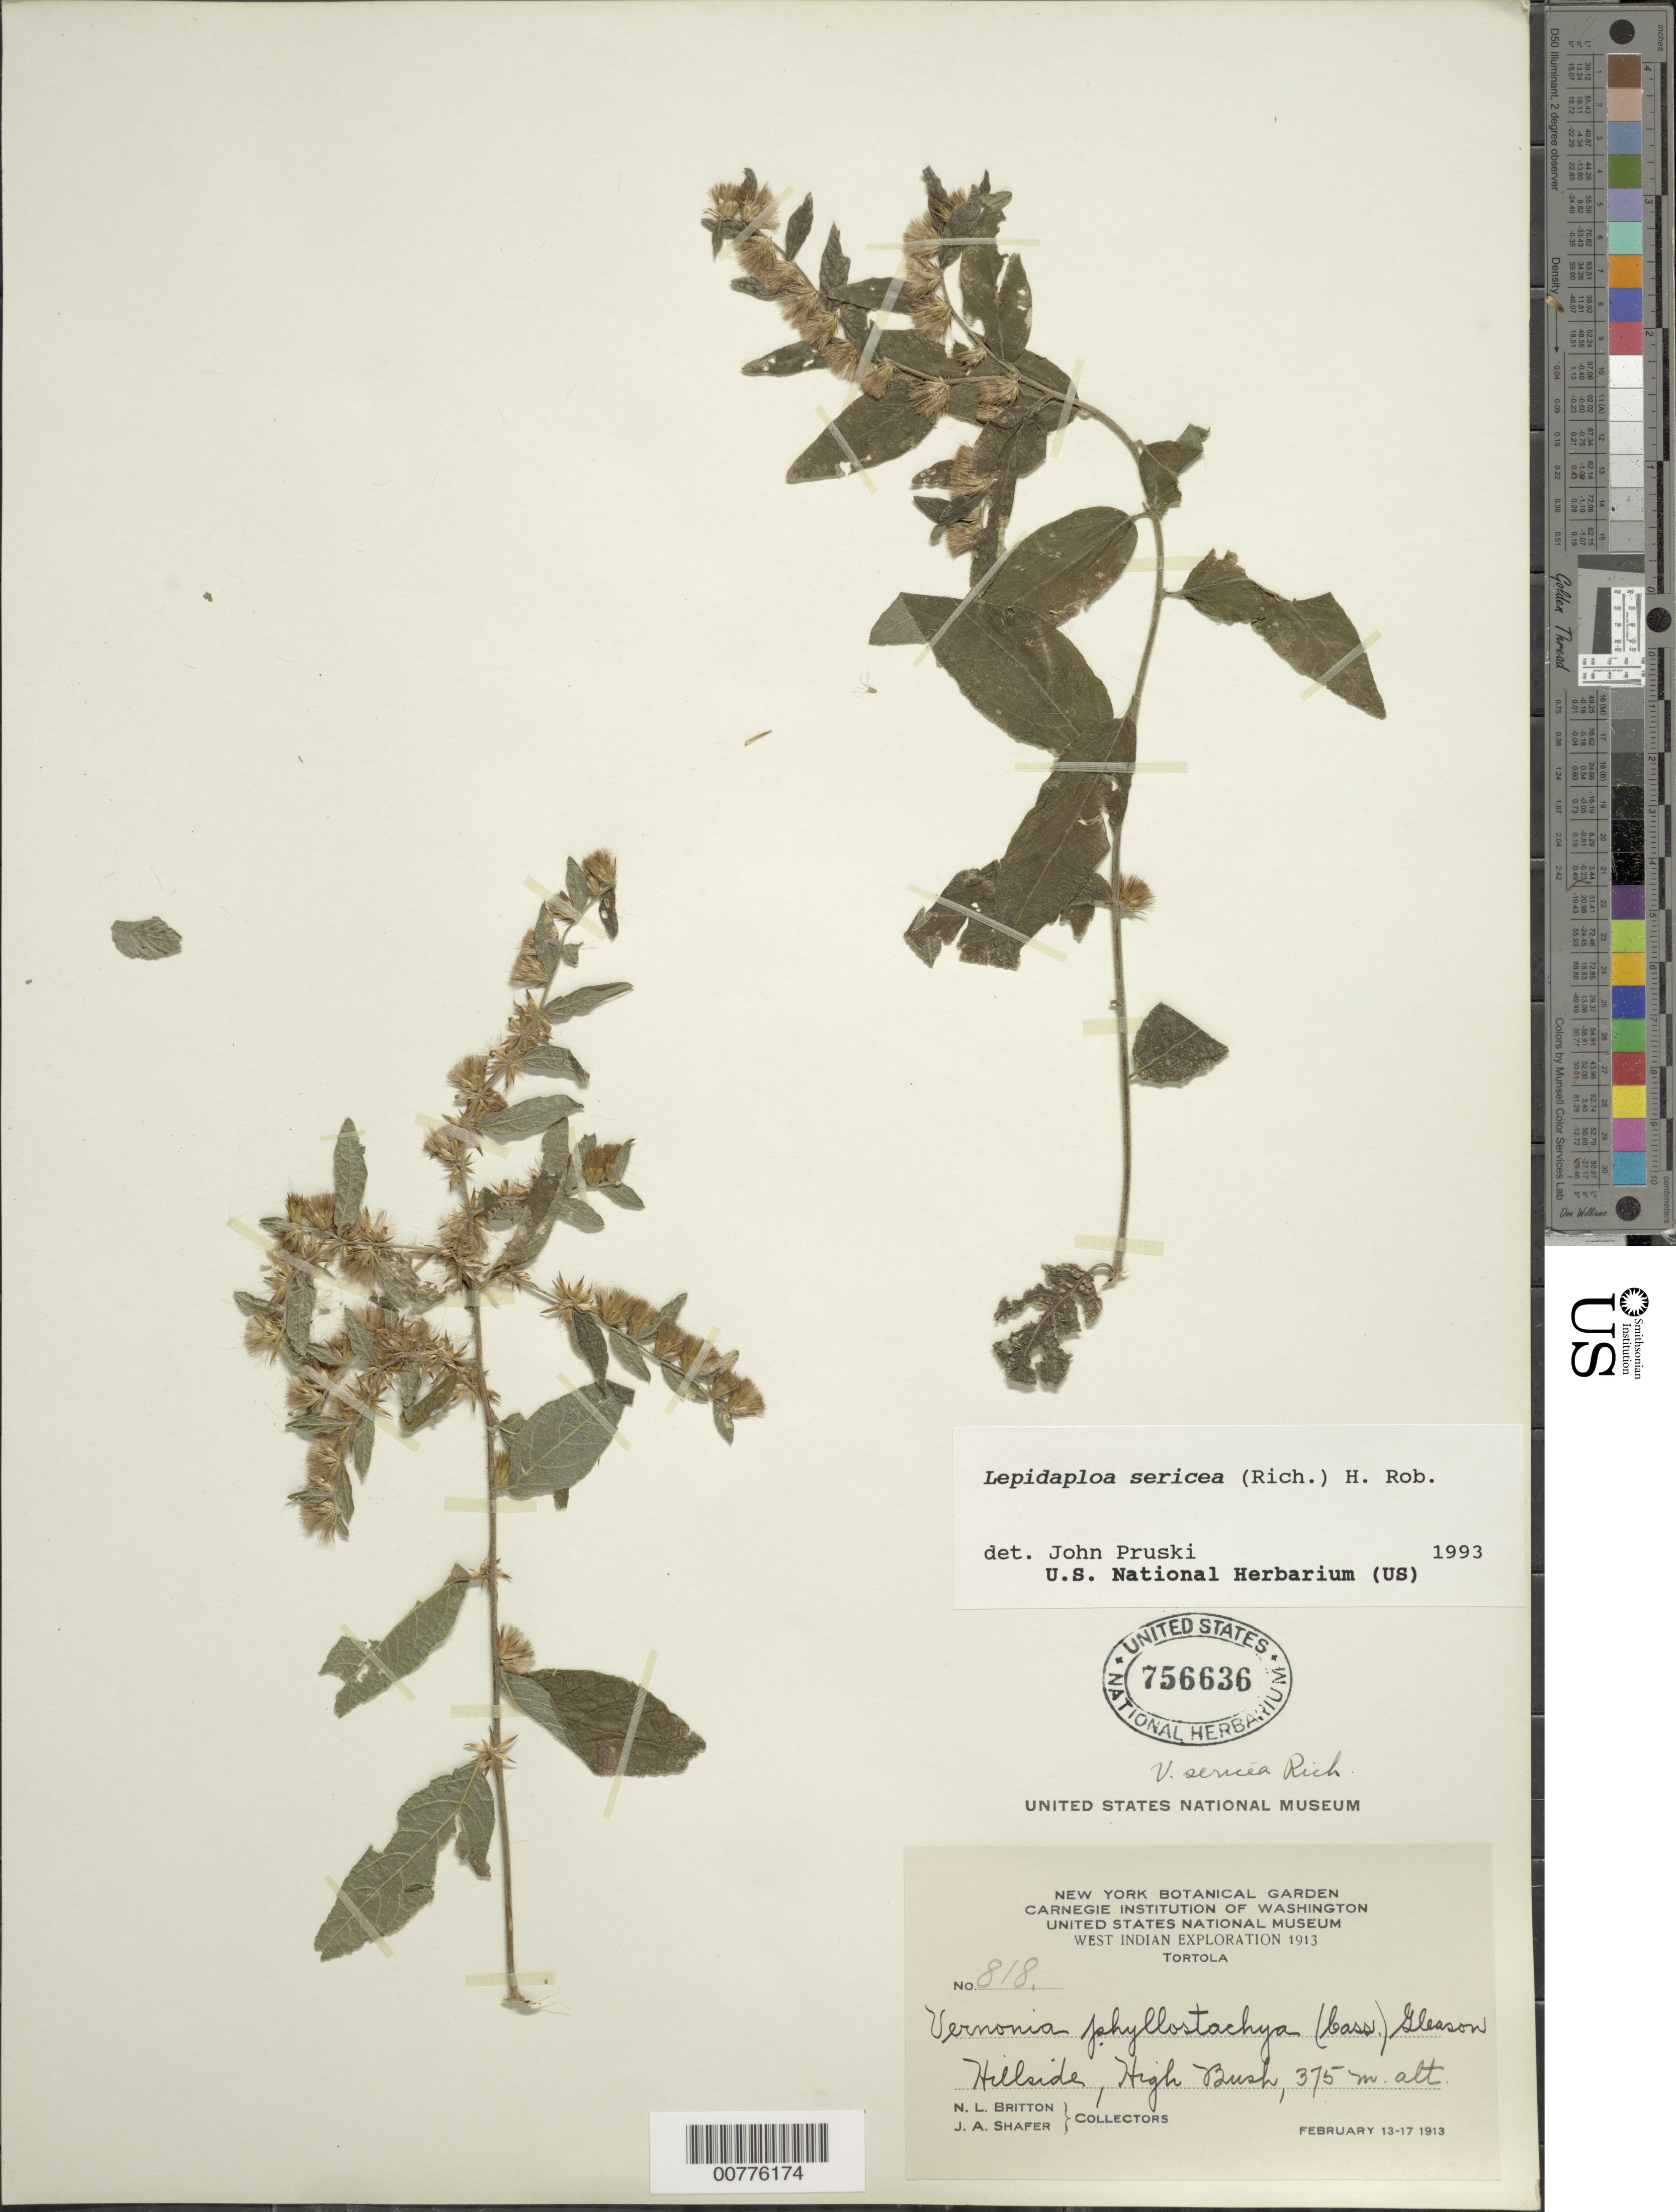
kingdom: Plantae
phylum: Tracheophyta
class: Magnoliopsida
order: Asterales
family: Asteraceae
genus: Lepidaploa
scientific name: Lepidaploa sericea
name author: (Rich.) H. Rob.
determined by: Pruski, J. F.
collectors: N. Britton & J. A. Shafer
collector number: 818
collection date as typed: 13 Feb 1913 to 17 Feb 1913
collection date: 1913-02-13/1913-02-17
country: British Virgin Islands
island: Tortola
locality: Hillside, High Bush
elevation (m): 375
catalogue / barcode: US 756636